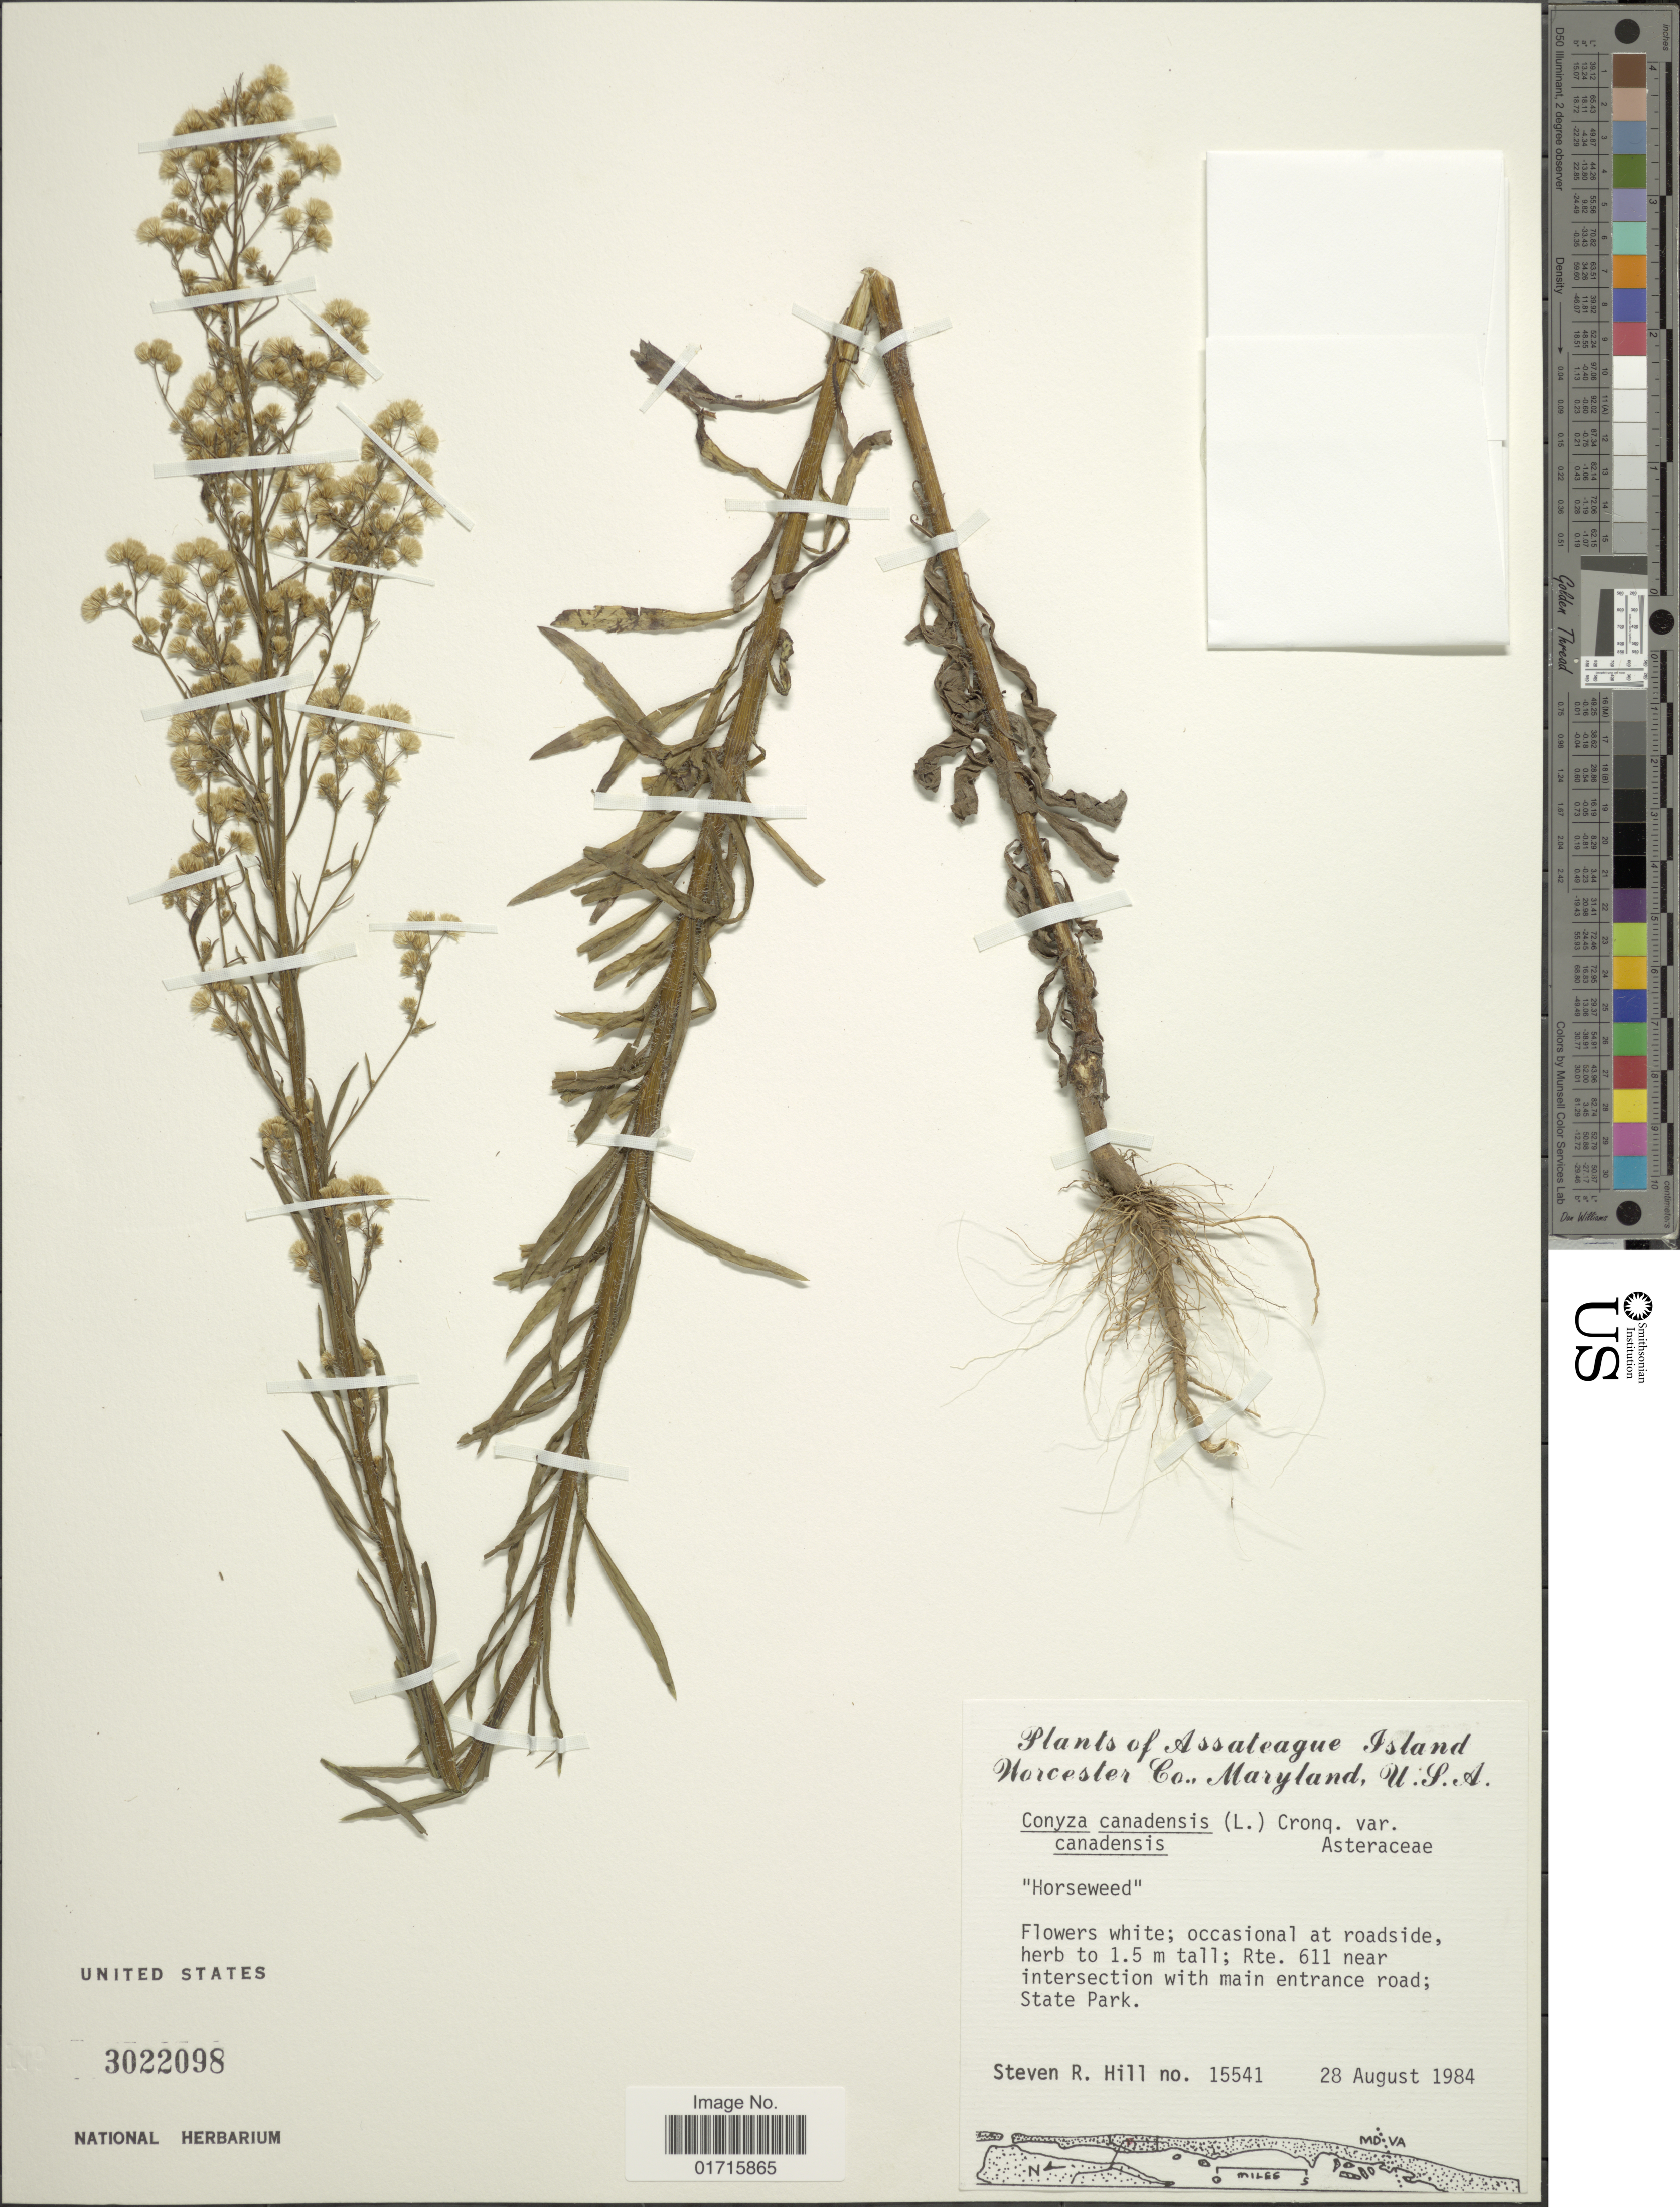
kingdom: Plantae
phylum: Tracheophyta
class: Magnoliopsida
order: Asterales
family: Asteraceae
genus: Conyza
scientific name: Conyza canadensis var. glabrata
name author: (A. Gray) Cronq.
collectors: S. Hill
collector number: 15541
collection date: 1984-08-28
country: United States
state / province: Maryland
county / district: Worcester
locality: Assateague Island. Worcester Co., Maryland, U.S.A. Rte. 611 near intersection with main entrance road; State Park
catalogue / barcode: US 3022098